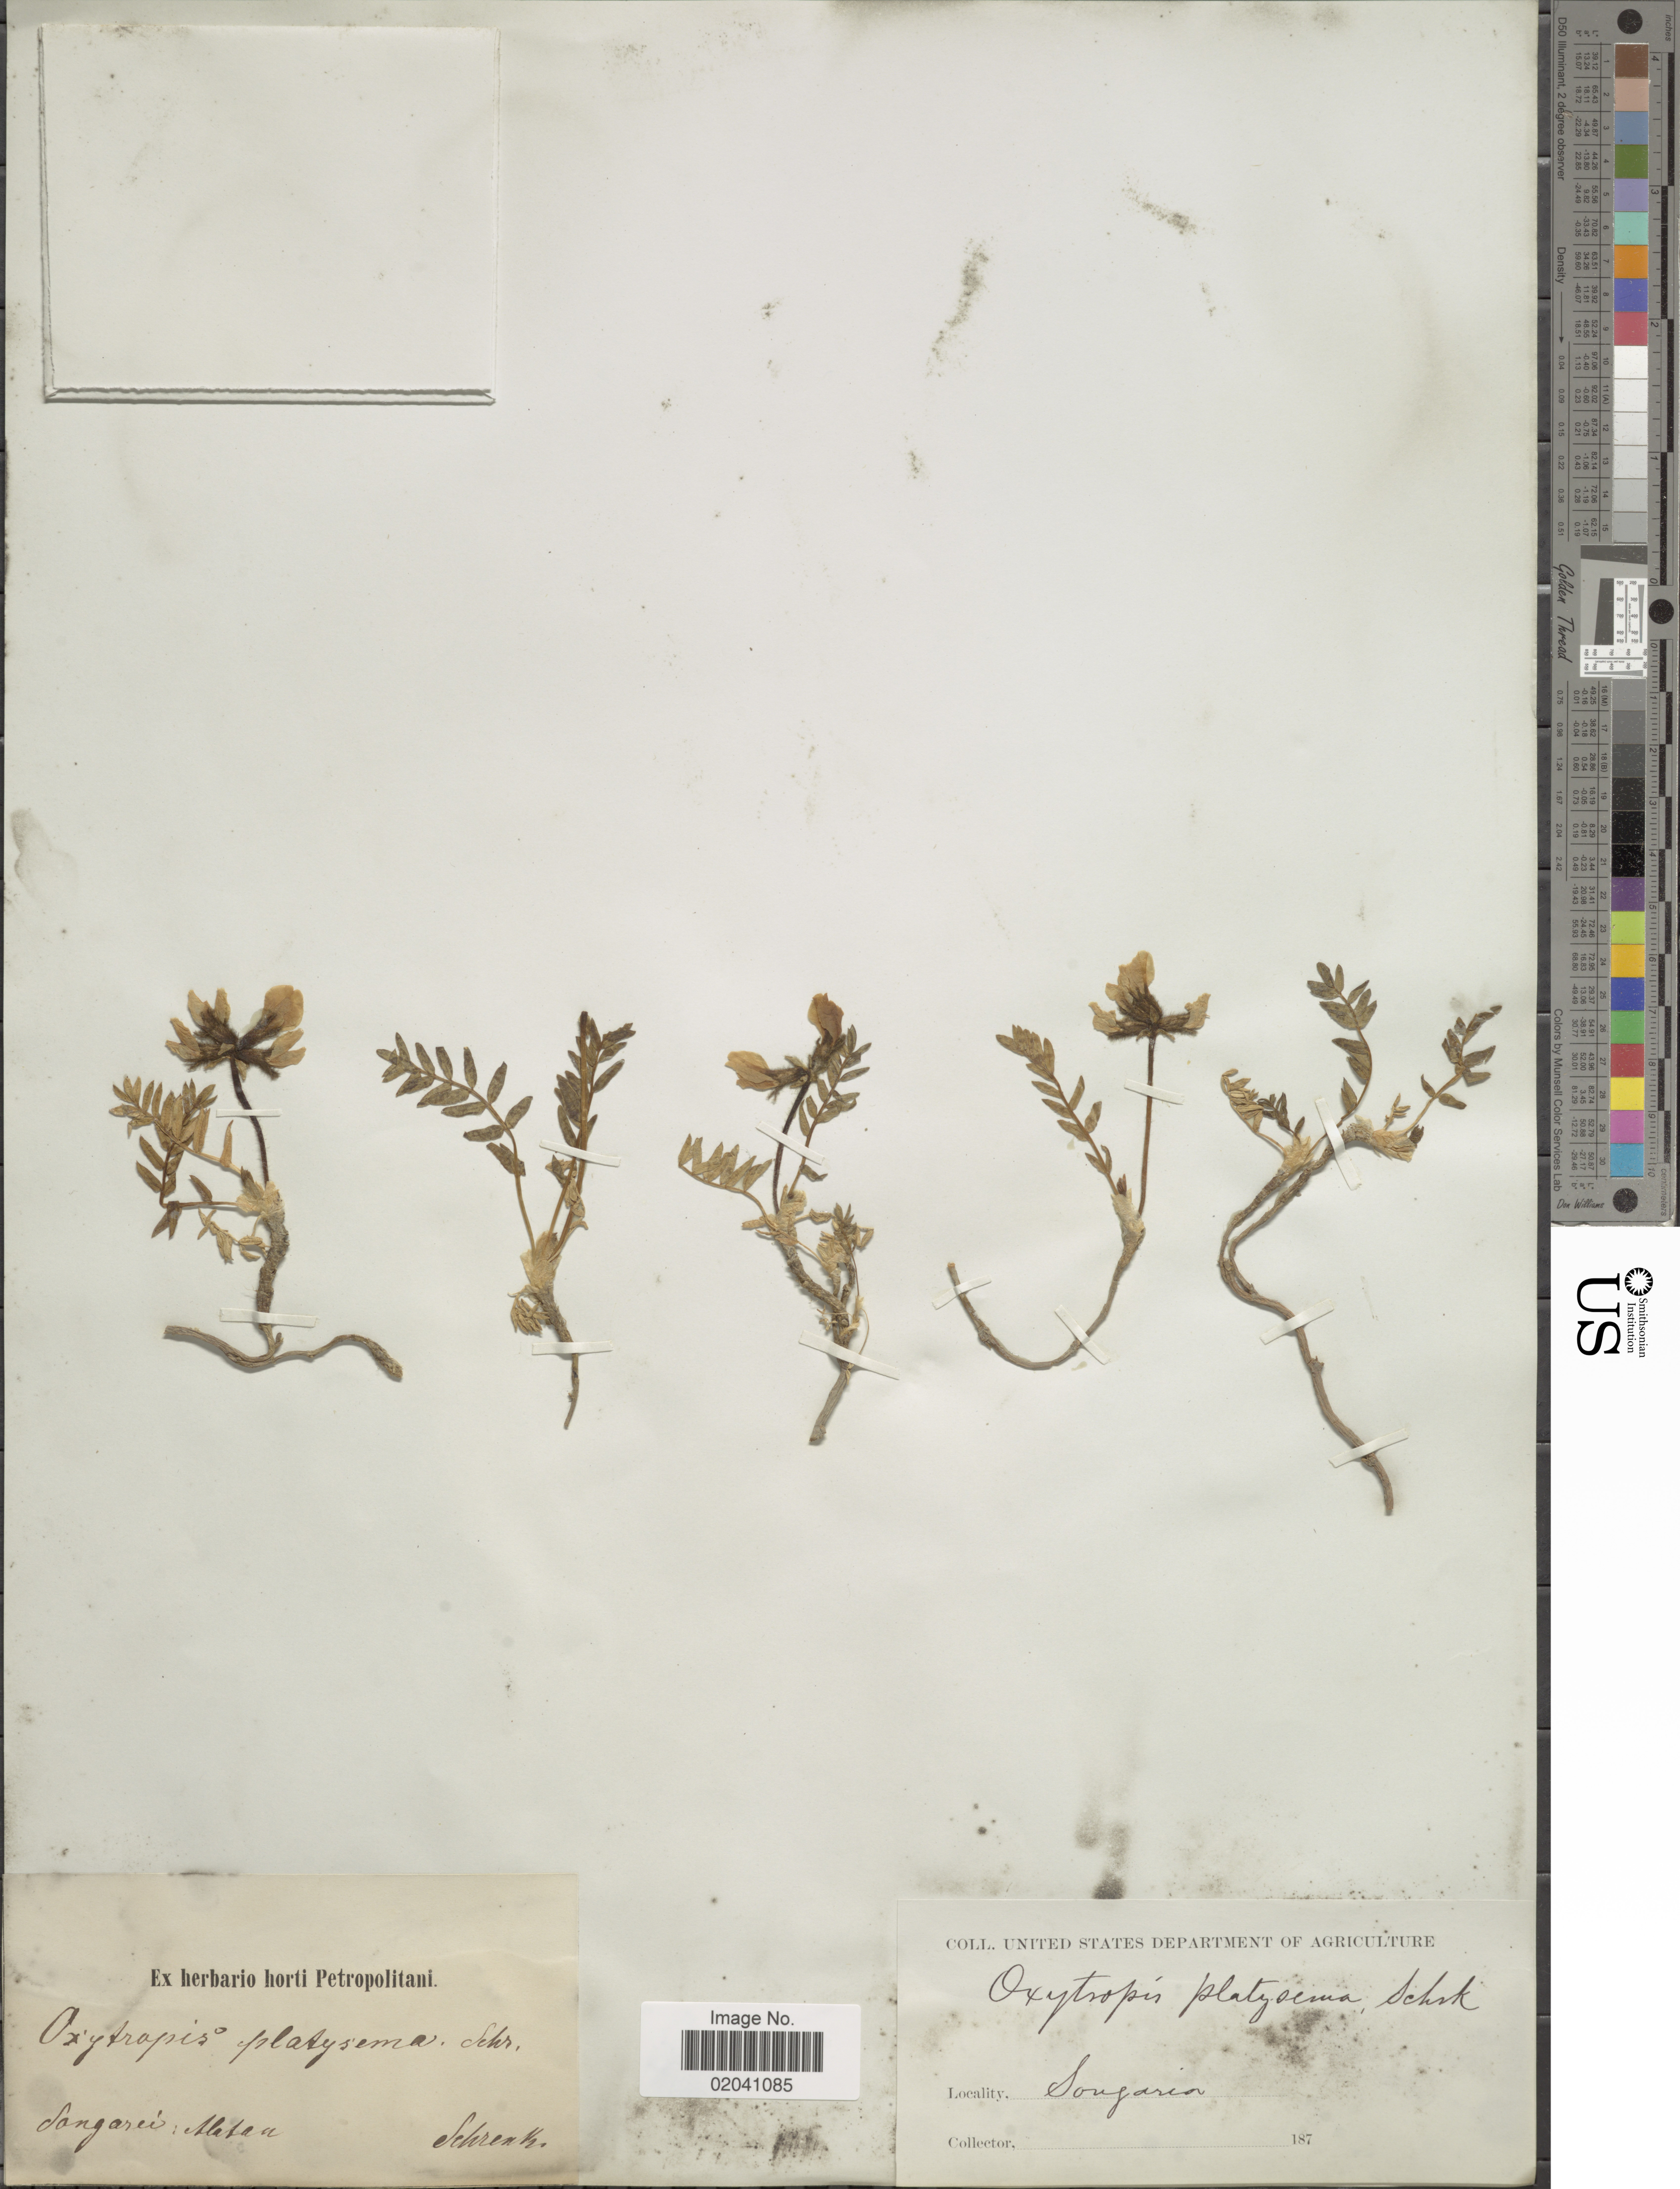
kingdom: Plantae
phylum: Tracheophyta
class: Magnoliopsida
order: Fabales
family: Fabaceae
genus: Oxytropis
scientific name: Oxytropis platysema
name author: Schrenk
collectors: -- Schrenck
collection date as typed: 187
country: Kazakhstan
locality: Songarei: Alatau